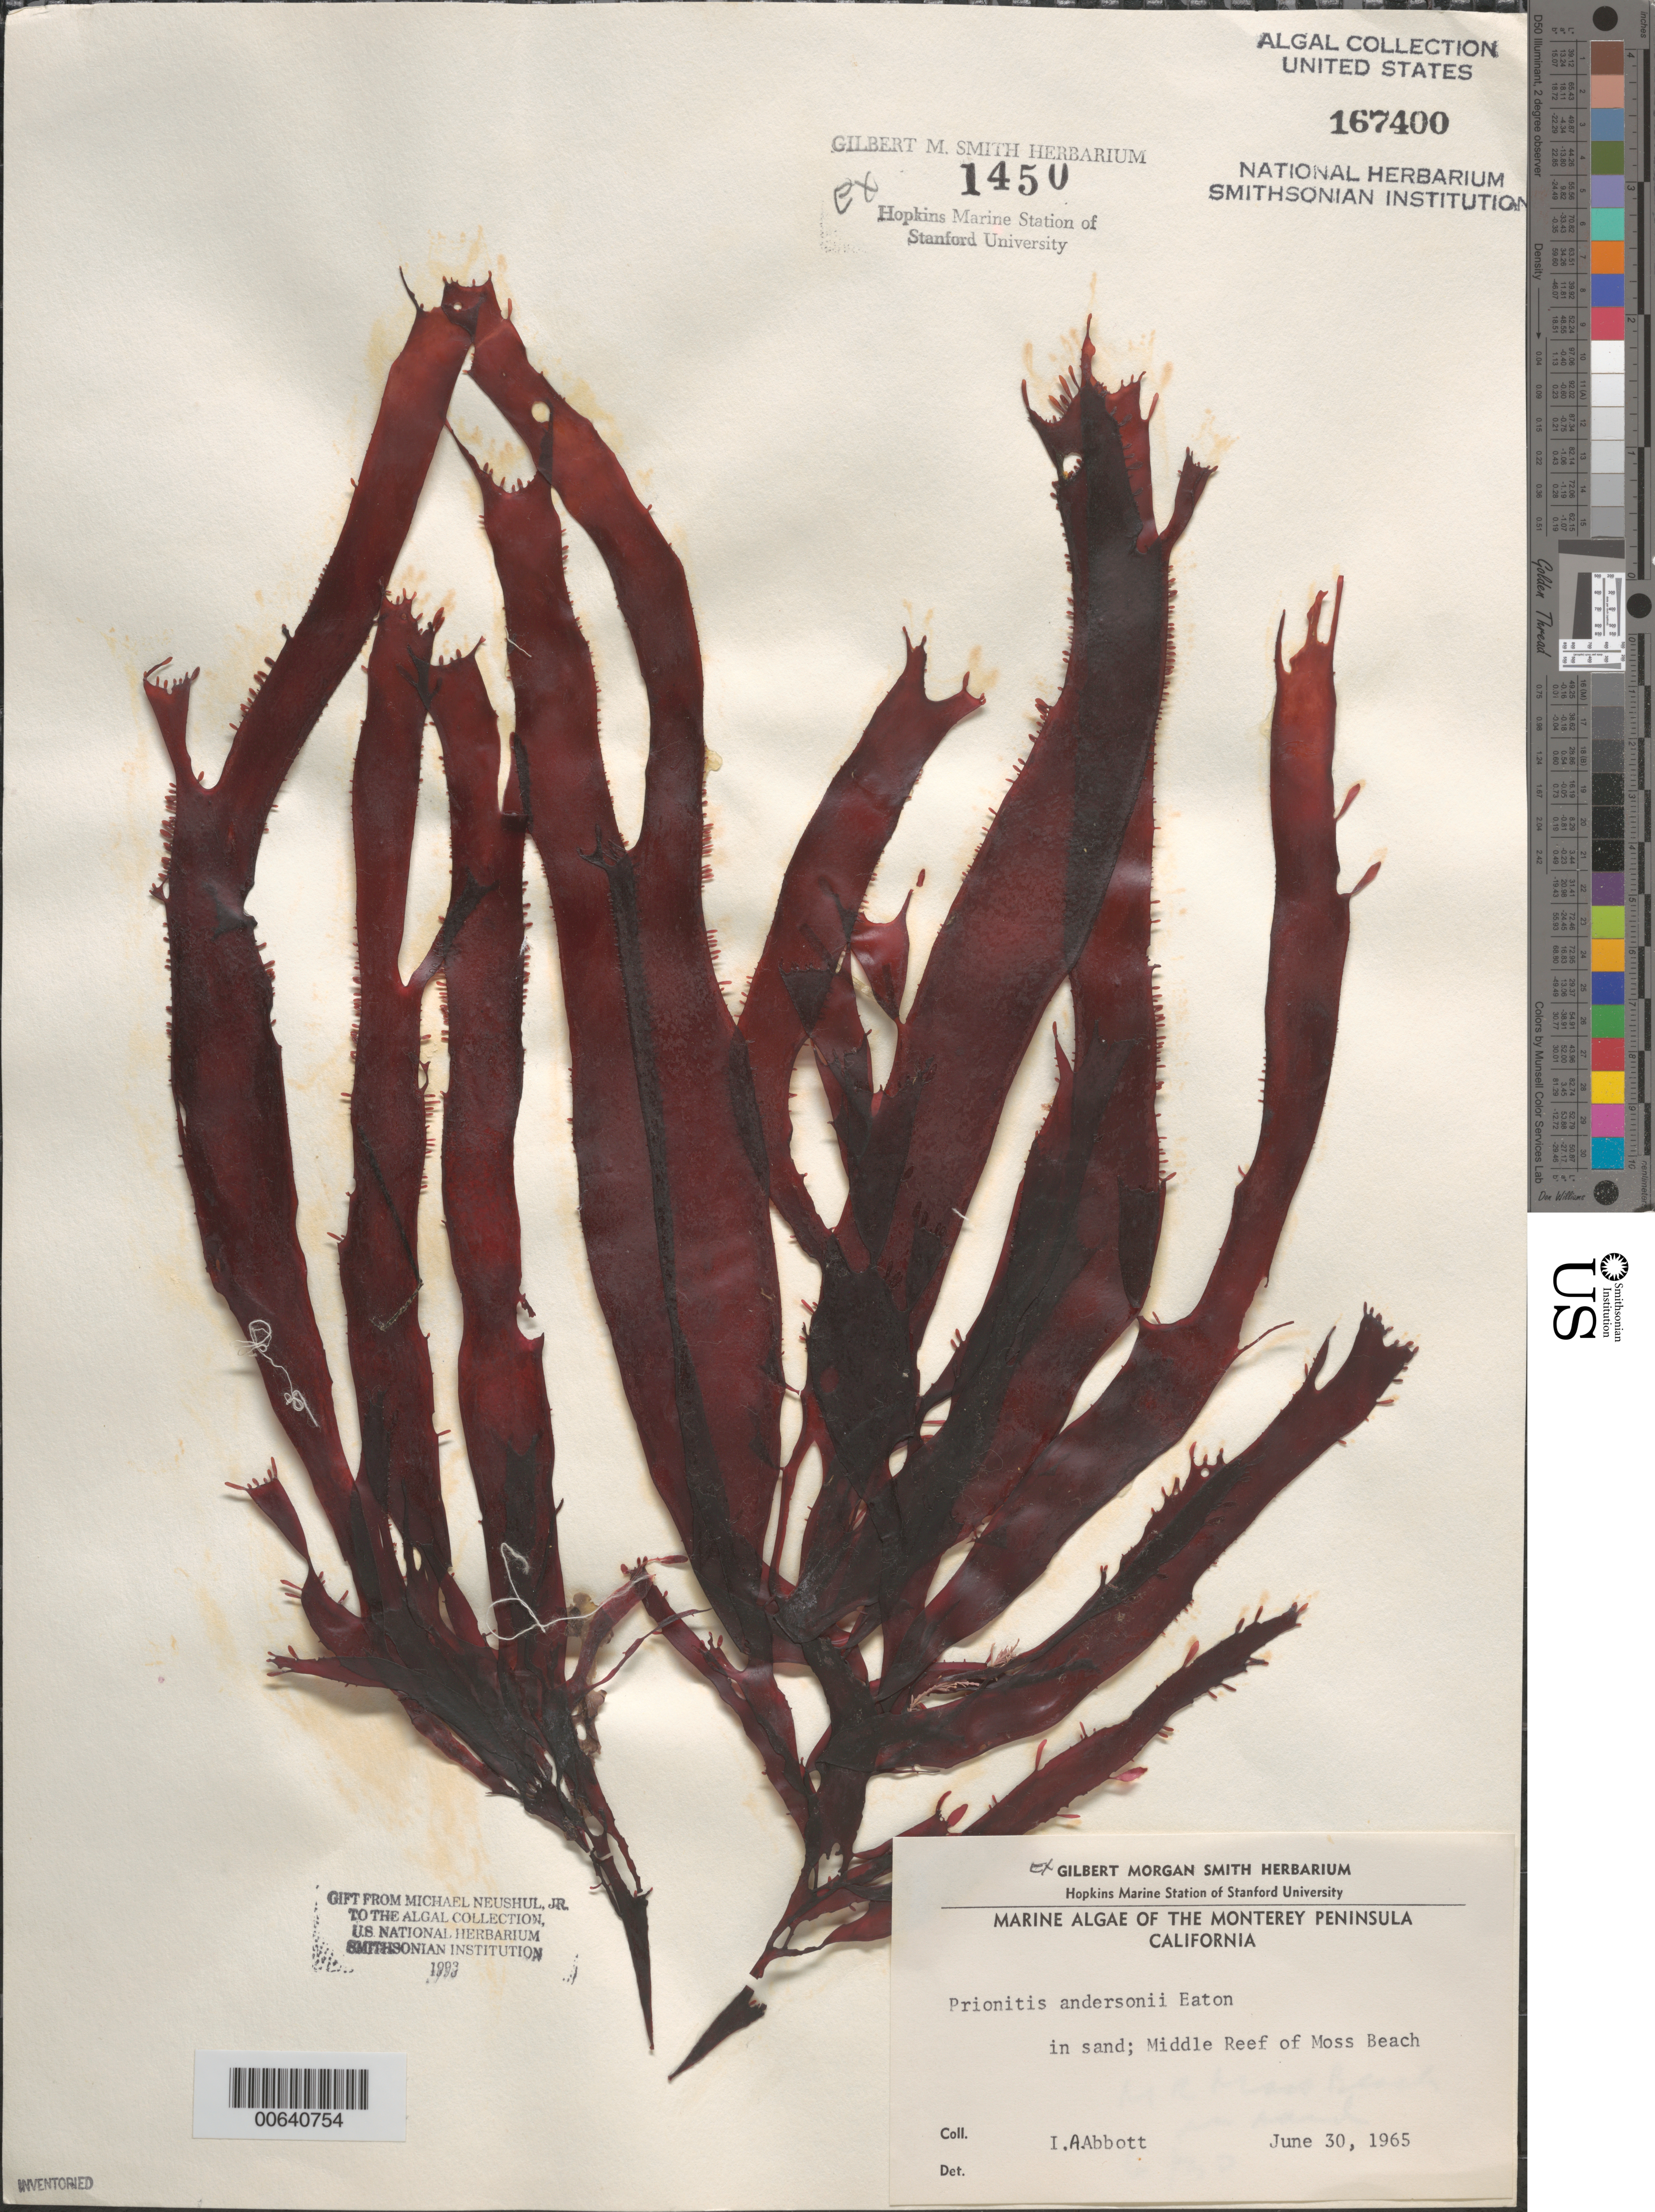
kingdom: Plantae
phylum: Rhodophyta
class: Florideophyceae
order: Cryptonemiales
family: Cryptonemiaceae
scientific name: Prionitis sternbergii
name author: (C. Agardh) J. Agardh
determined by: Algae name updating Project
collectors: I. A. Abbott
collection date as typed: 30 Jun 1965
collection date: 1965-06-30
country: United States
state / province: California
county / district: Monterey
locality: Middle Reef of Moss Beach, Monterey Peninsula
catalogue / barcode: US 167400